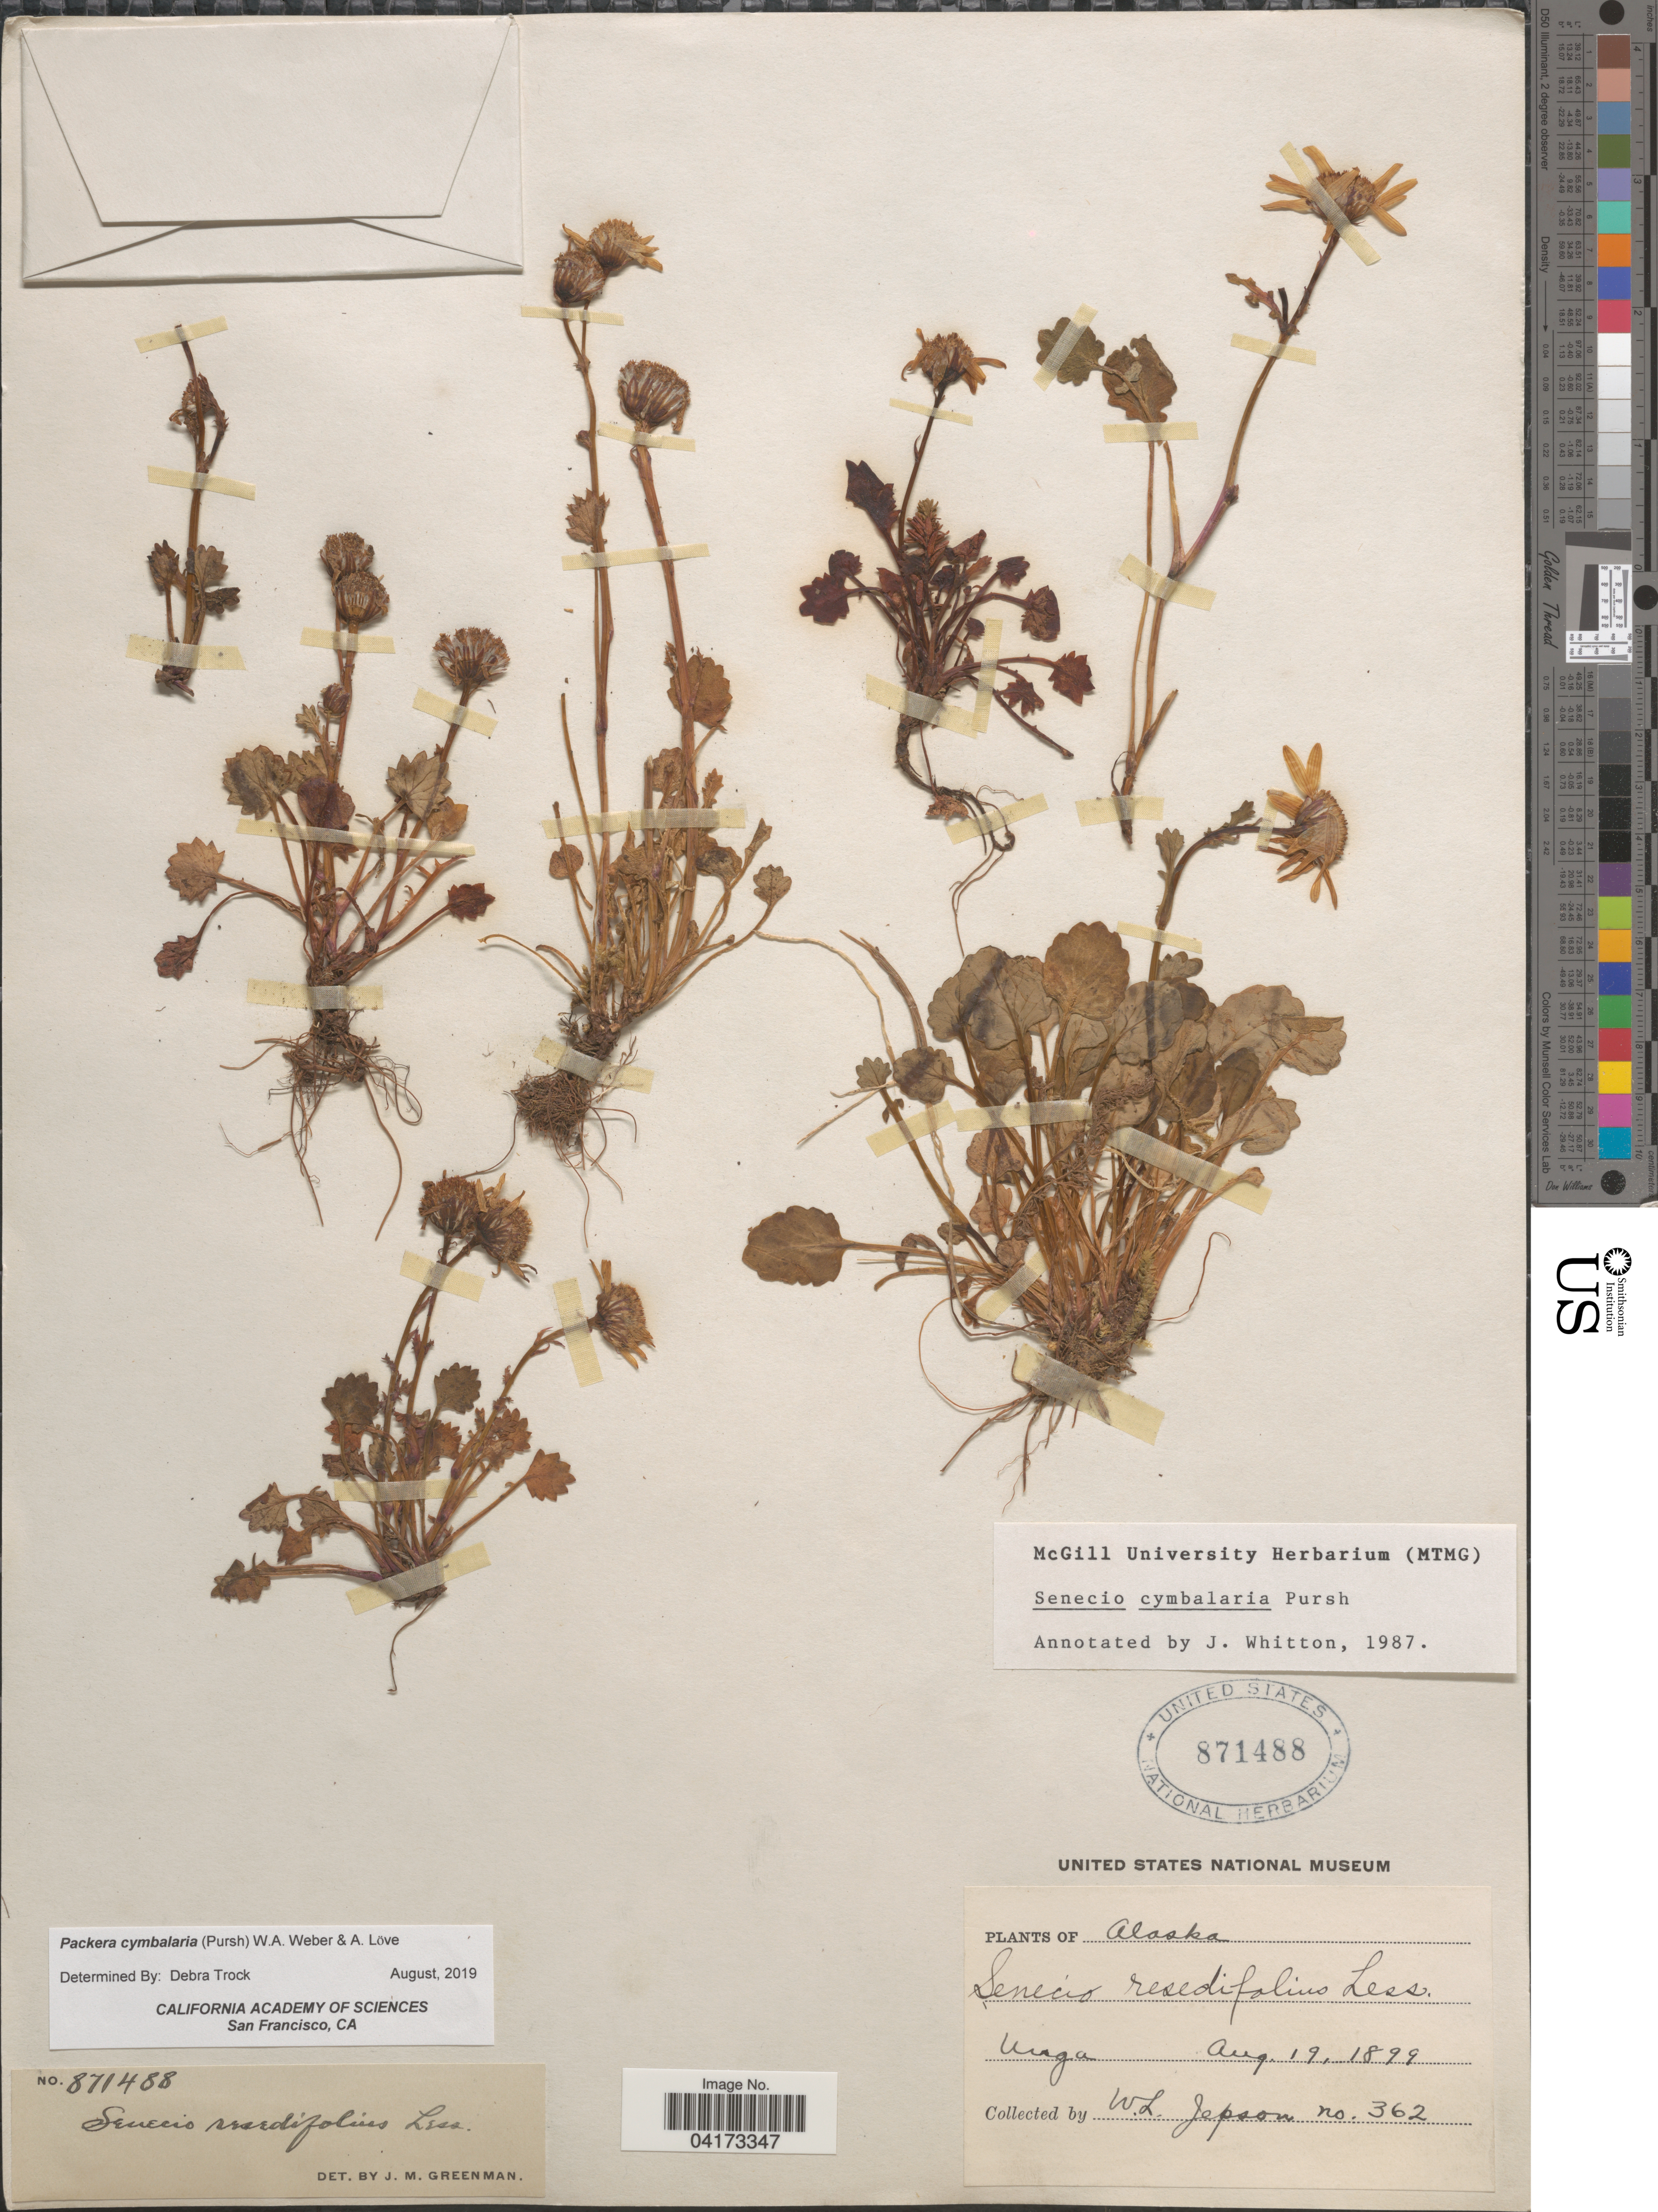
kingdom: Plantae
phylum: Tracheophyta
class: Magnoliopsida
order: Asterales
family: Asteraceae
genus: Packera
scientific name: Packera cymbalaria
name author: (Pursh) W.A. Weber & Á. Löve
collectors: W. L. Jepson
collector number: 362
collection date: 1899-08-19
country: United States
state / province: Alaska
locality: Uliaga.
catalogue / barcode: US 871488